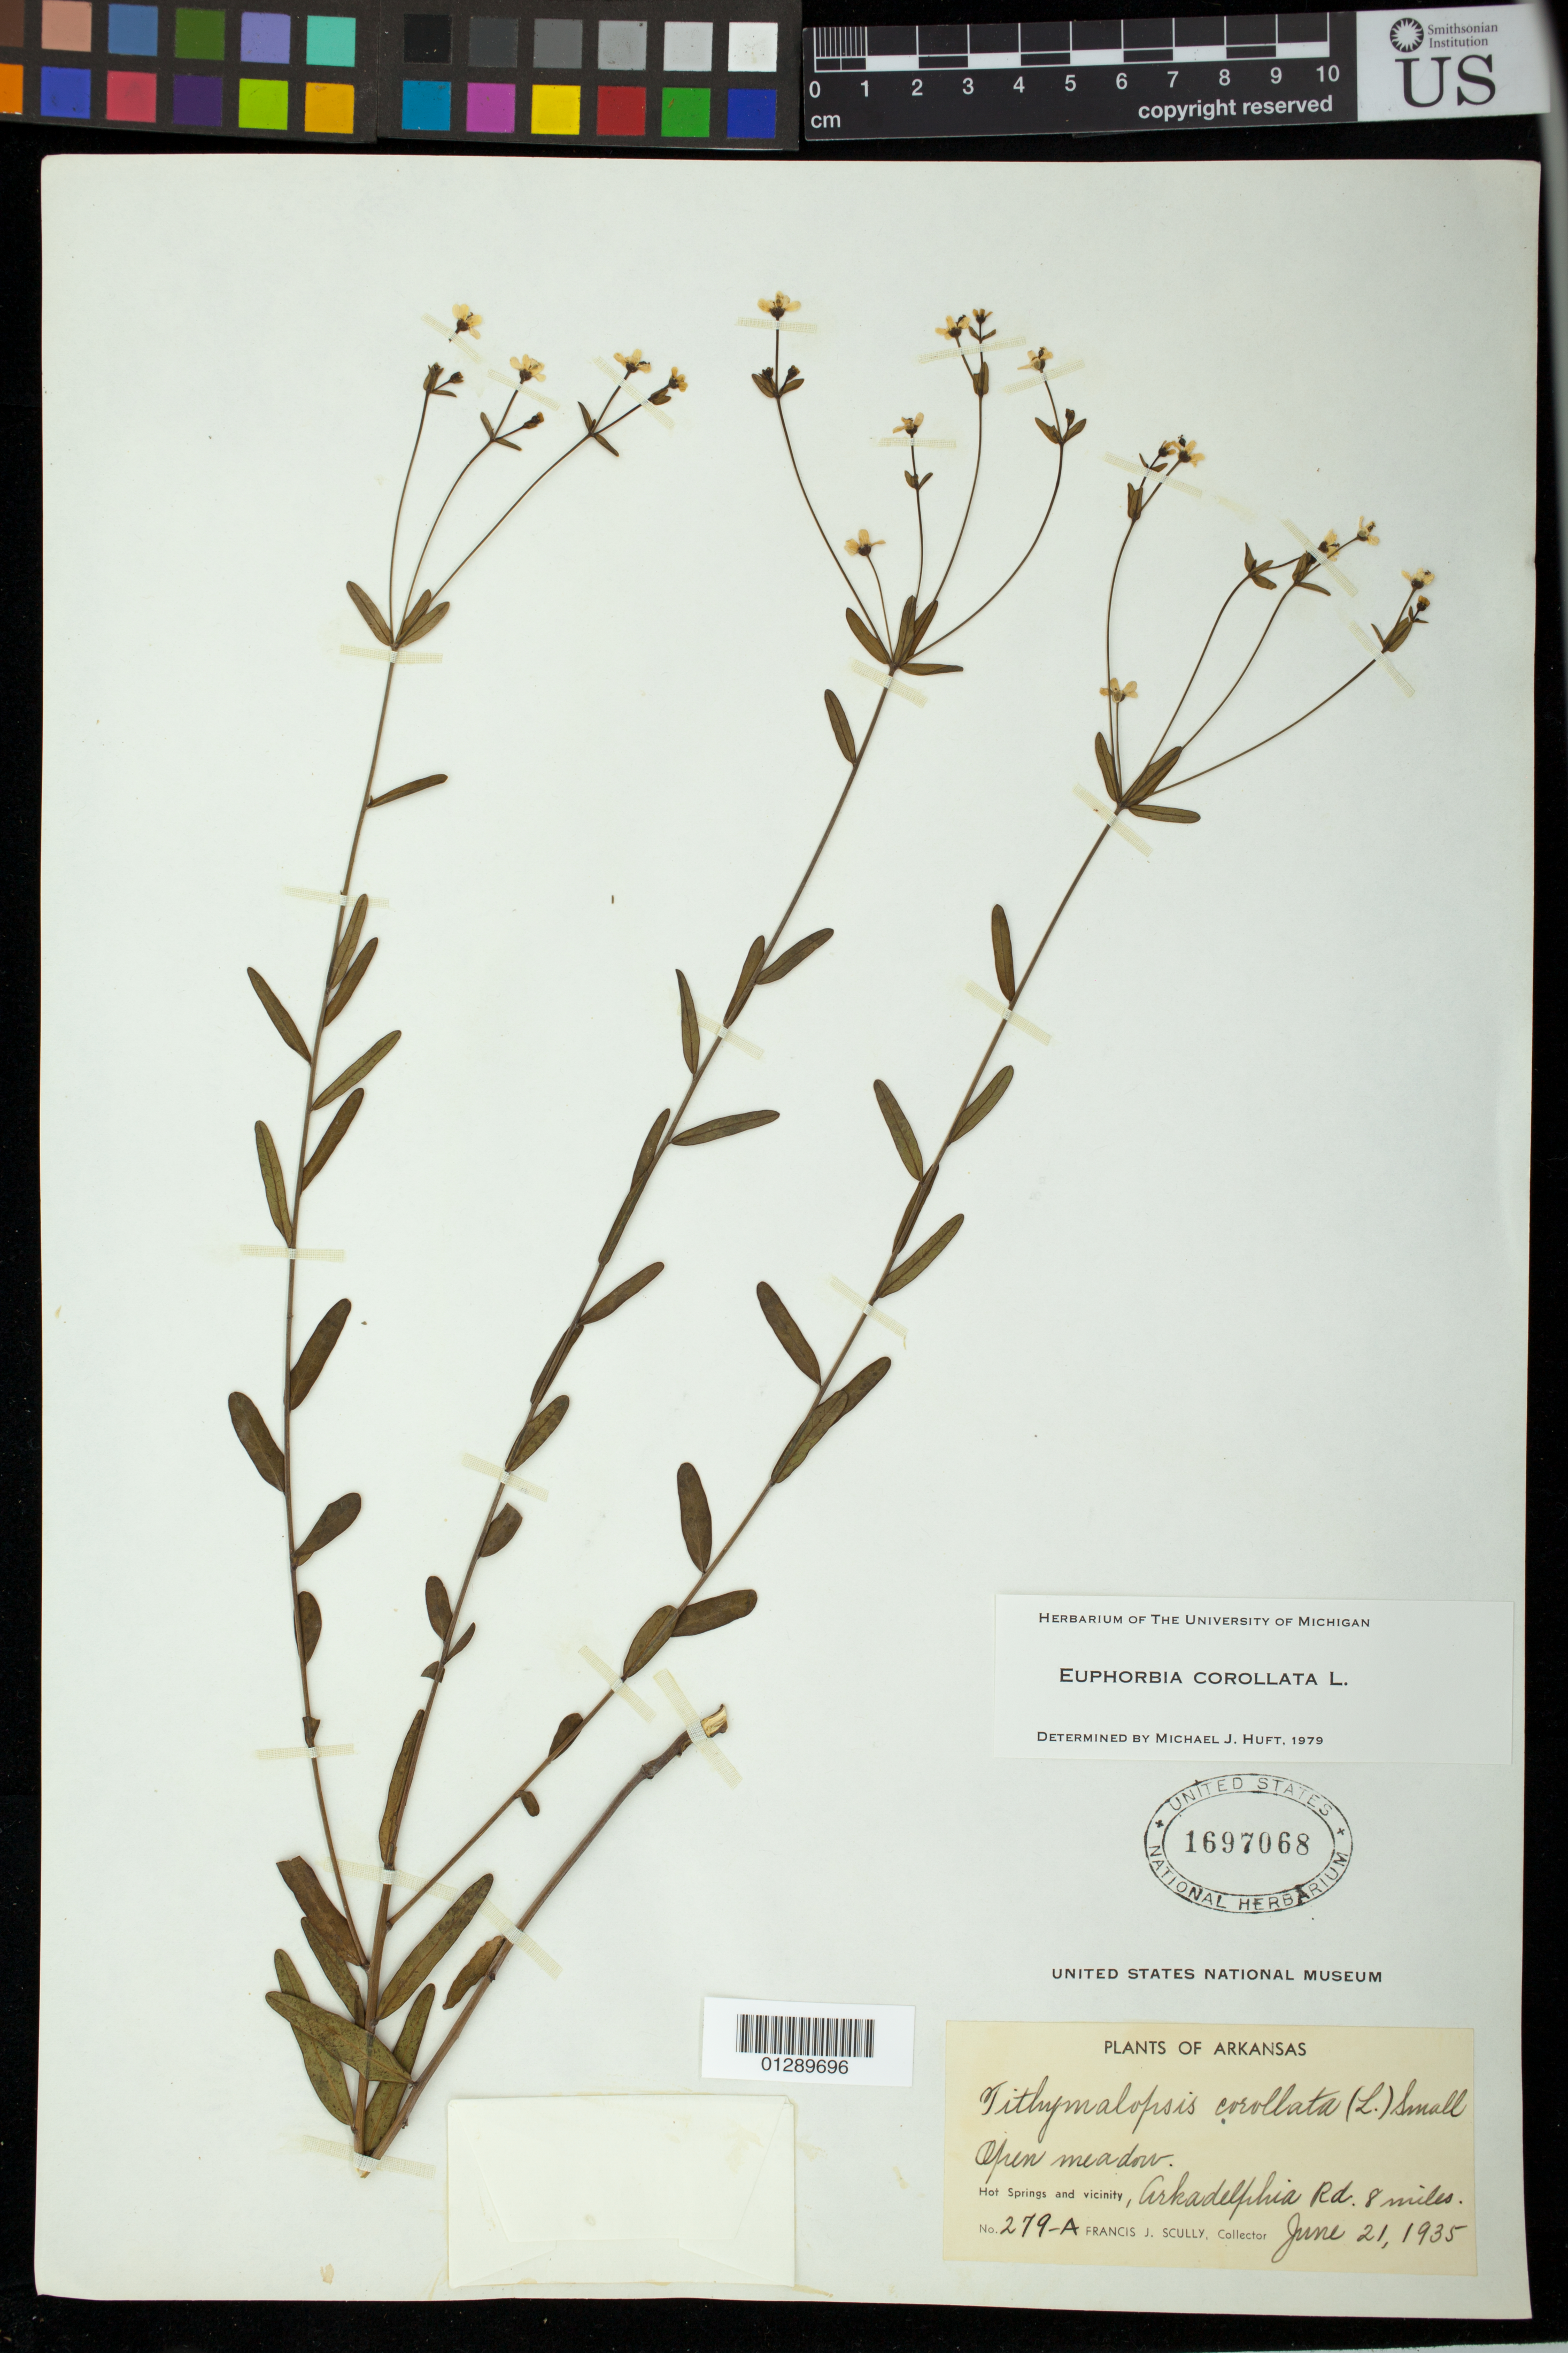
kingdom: Plantae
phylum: Tracheophyta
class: Magnoliopsida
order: Malpighiales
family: Euphorbiaceae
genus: Euphorbia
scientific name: Euphorbia corollata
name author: L.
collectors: F. J. Scully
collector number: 279-A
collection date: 1935-06-21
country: United States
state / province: Arkansas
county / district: Garland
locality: Hot Springs and vicinity, Arkadelfihia Rd. 8 miles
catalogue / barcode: US 1697068